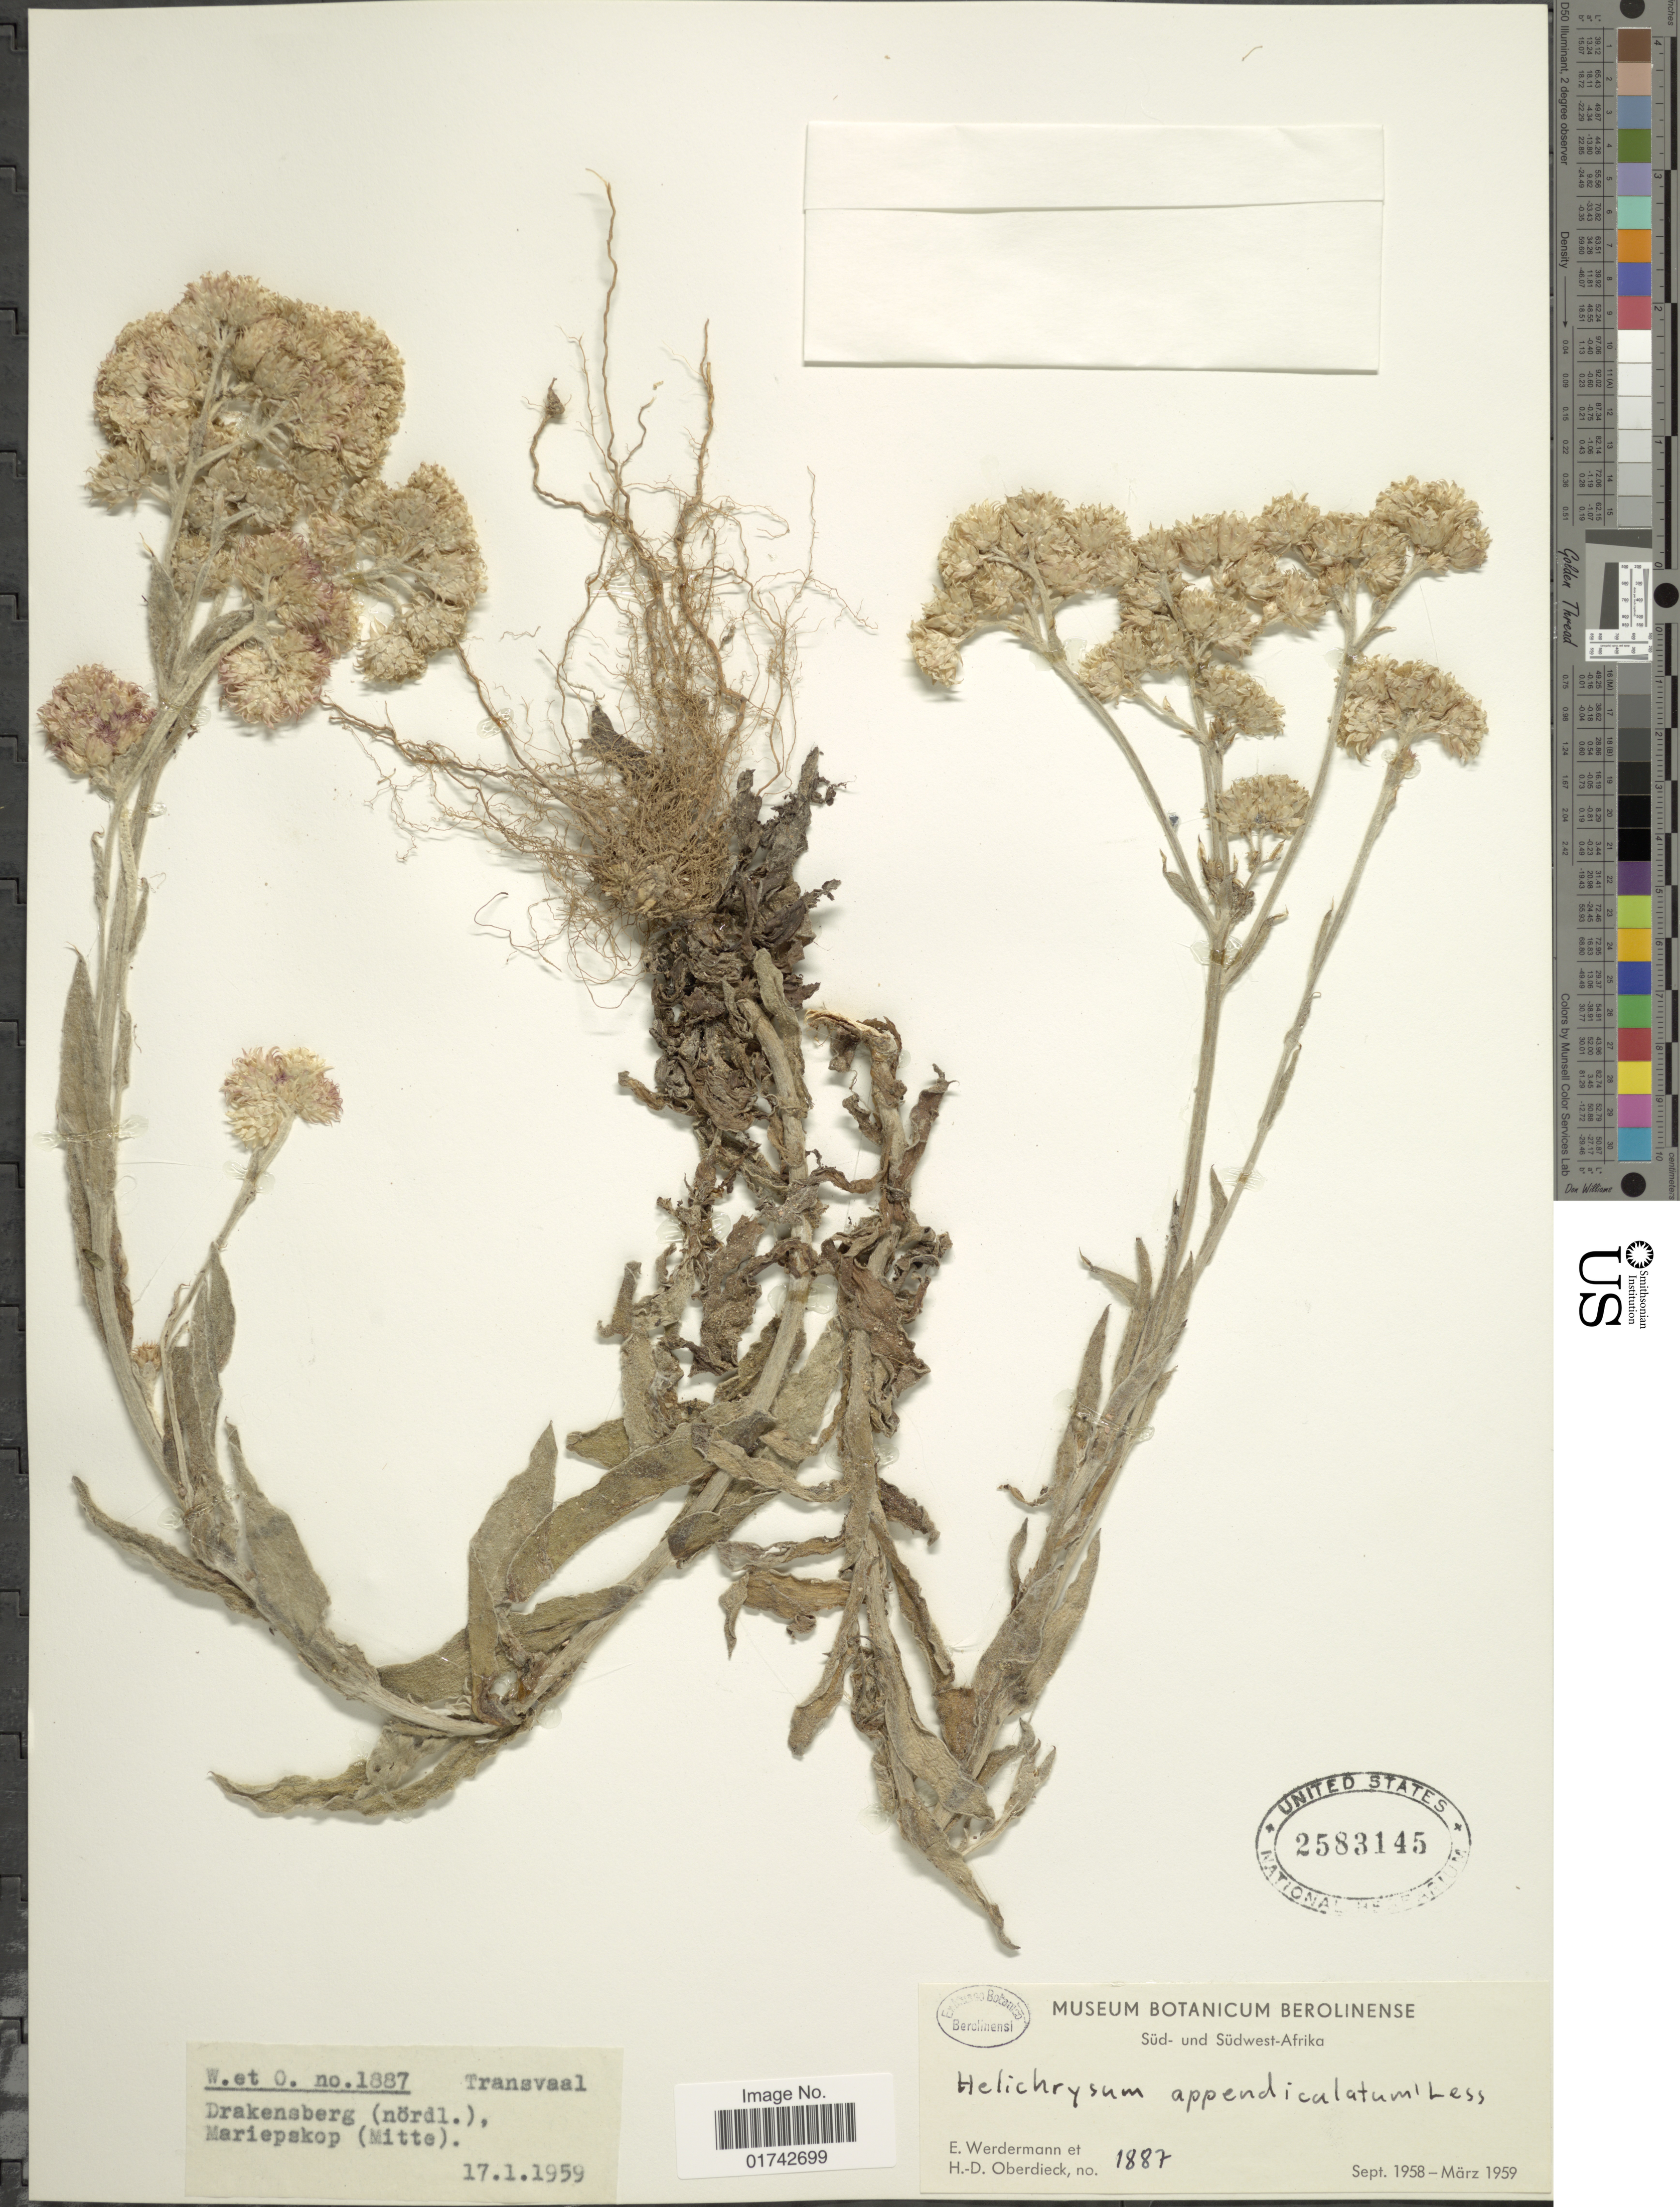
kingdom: Plantae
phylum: Tracheophyta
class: Magnoliopsida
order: Asterales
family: Asteraceae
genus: Helichrysum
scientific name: Helichrysum appendiculatum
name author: (L. f.) Less.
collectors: E. Werdermann & H. Oberdieck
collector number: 1887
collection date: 1959-01-17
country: South Africa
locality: Transvaal. Drakensberg (nördl.), Mariepskop (Mitte).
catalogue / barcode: US 2583145